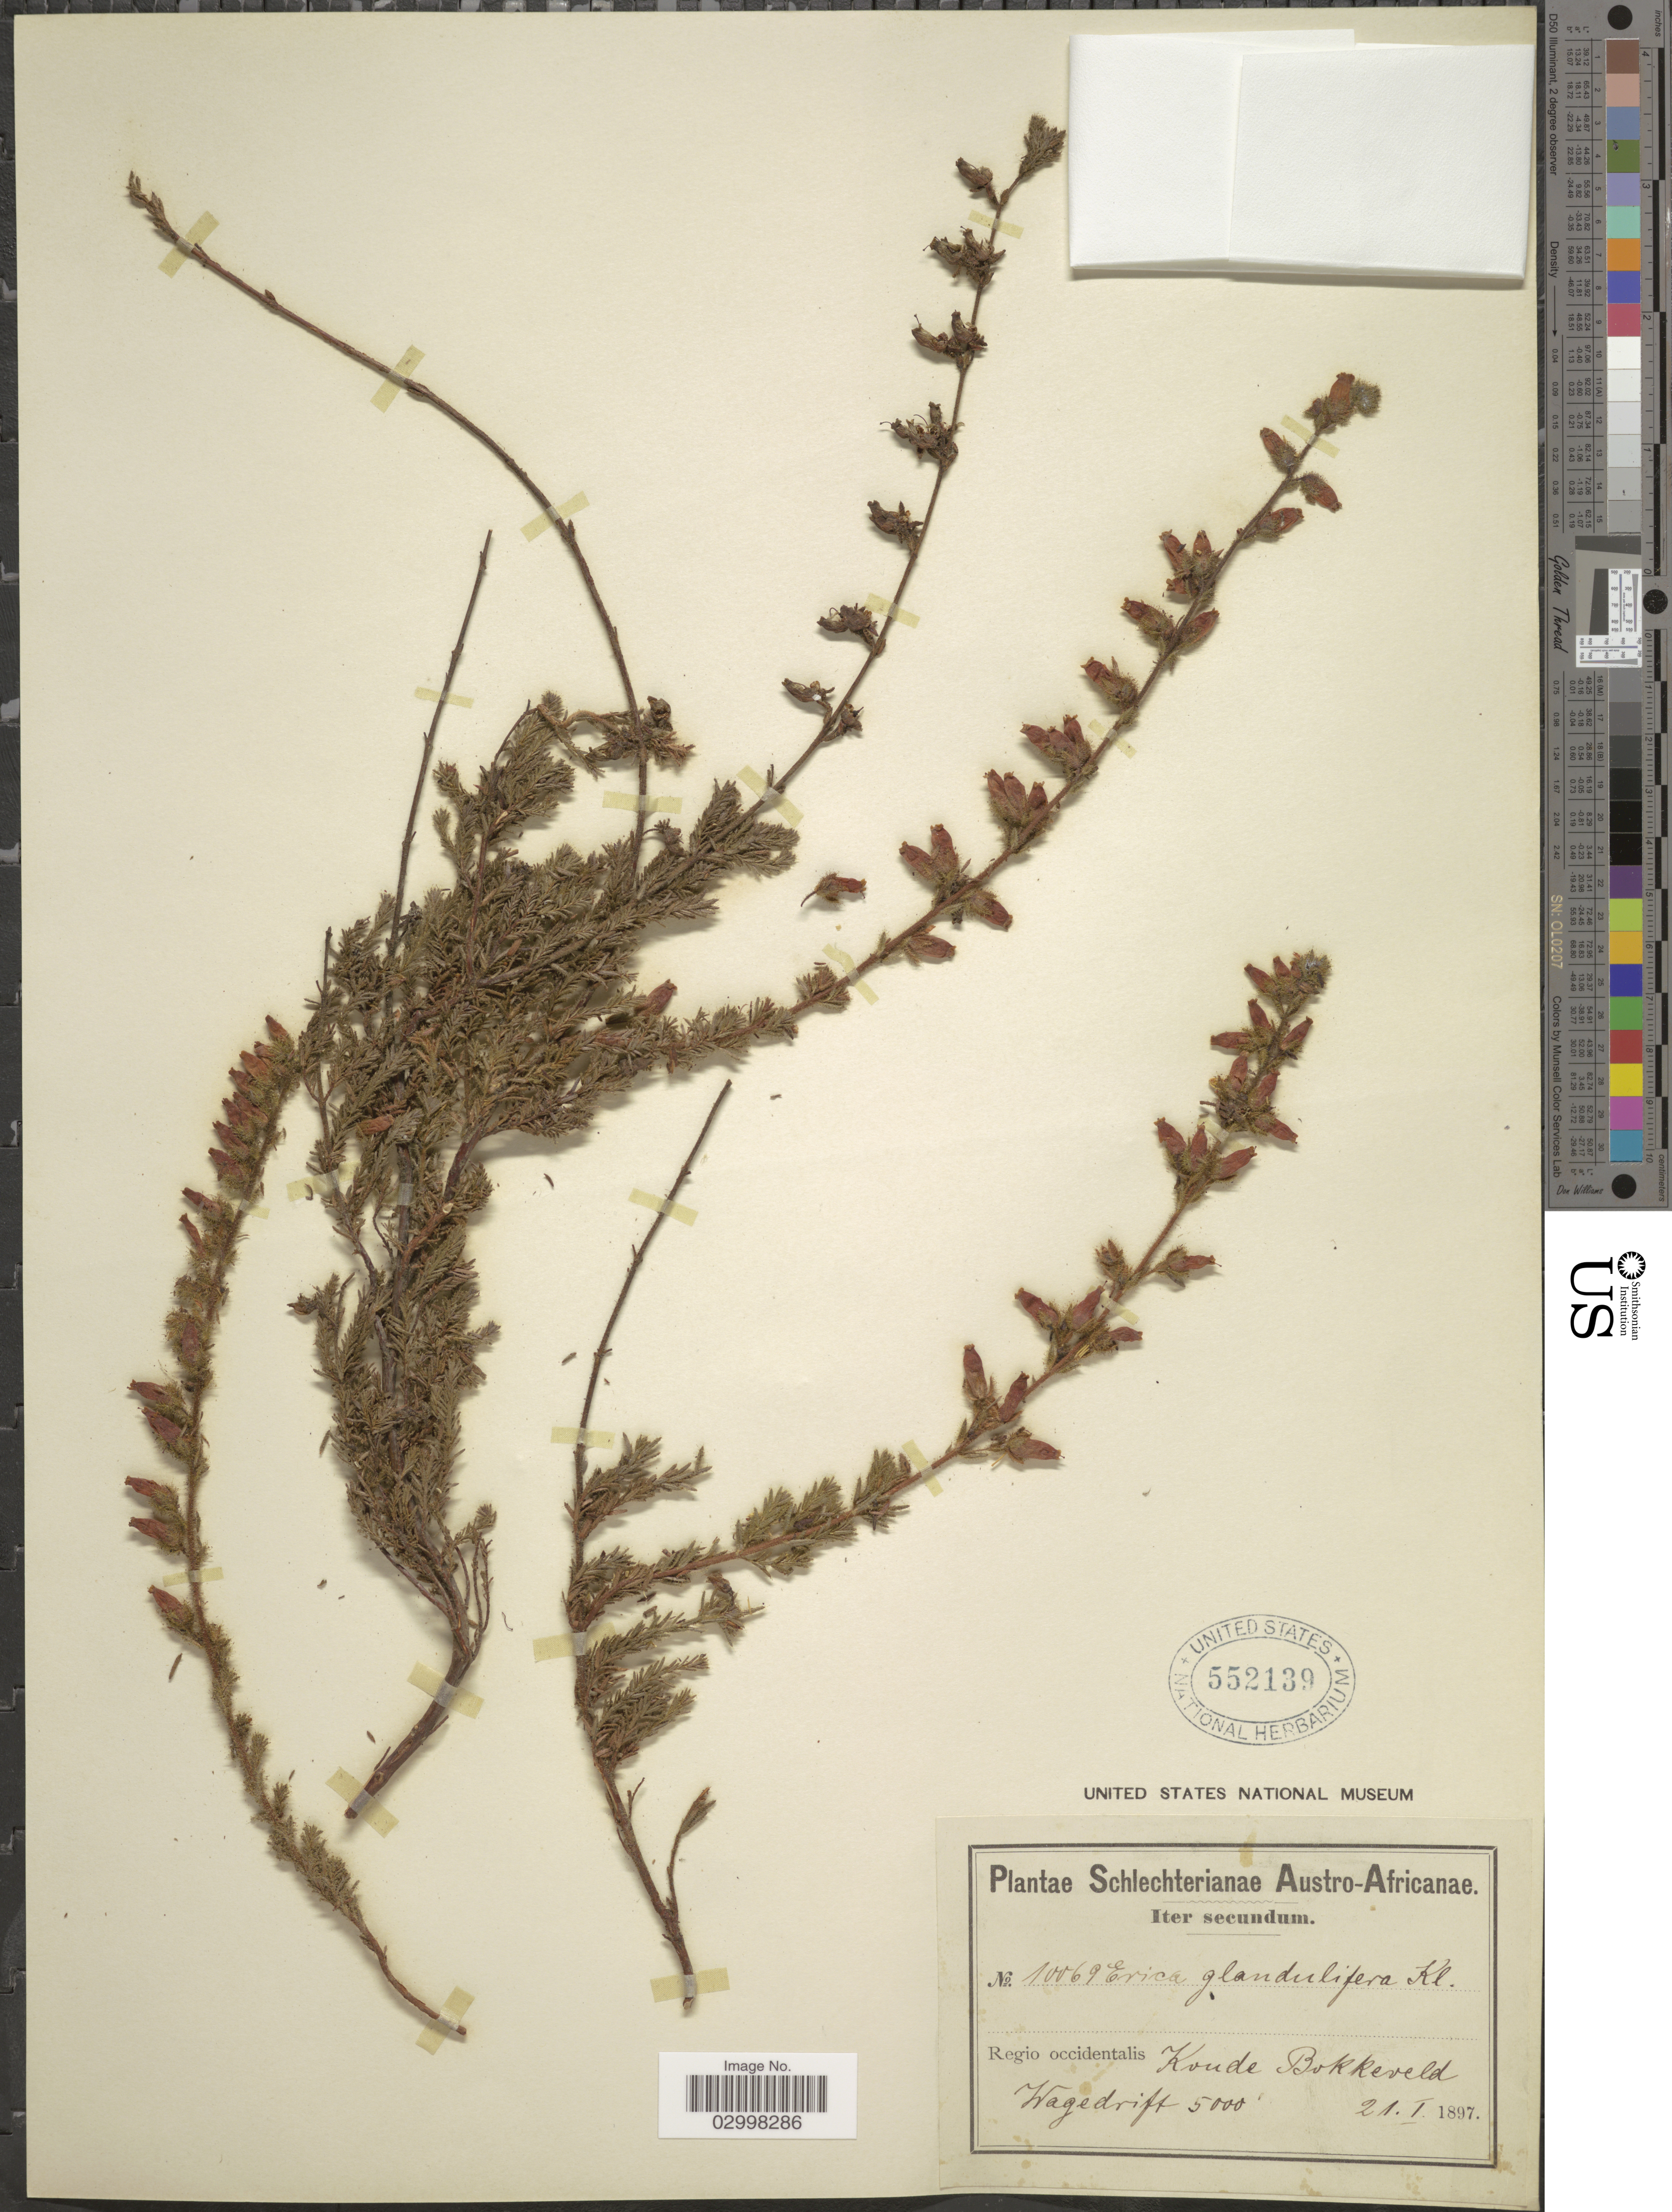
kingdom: Plantae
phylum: Tracheophyta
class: Magnoliopsida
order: Ericales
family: Ericaceae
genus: Erica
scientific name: Erica glandulifera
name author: Klotzsch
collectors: Schlechter, --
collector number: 10069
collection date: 1897-01-21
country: South Africa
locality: Austro-Africanae. Regio occidentalis Koude Bokkeveld Wagedrift.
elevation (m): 1524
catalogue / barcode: US 552139